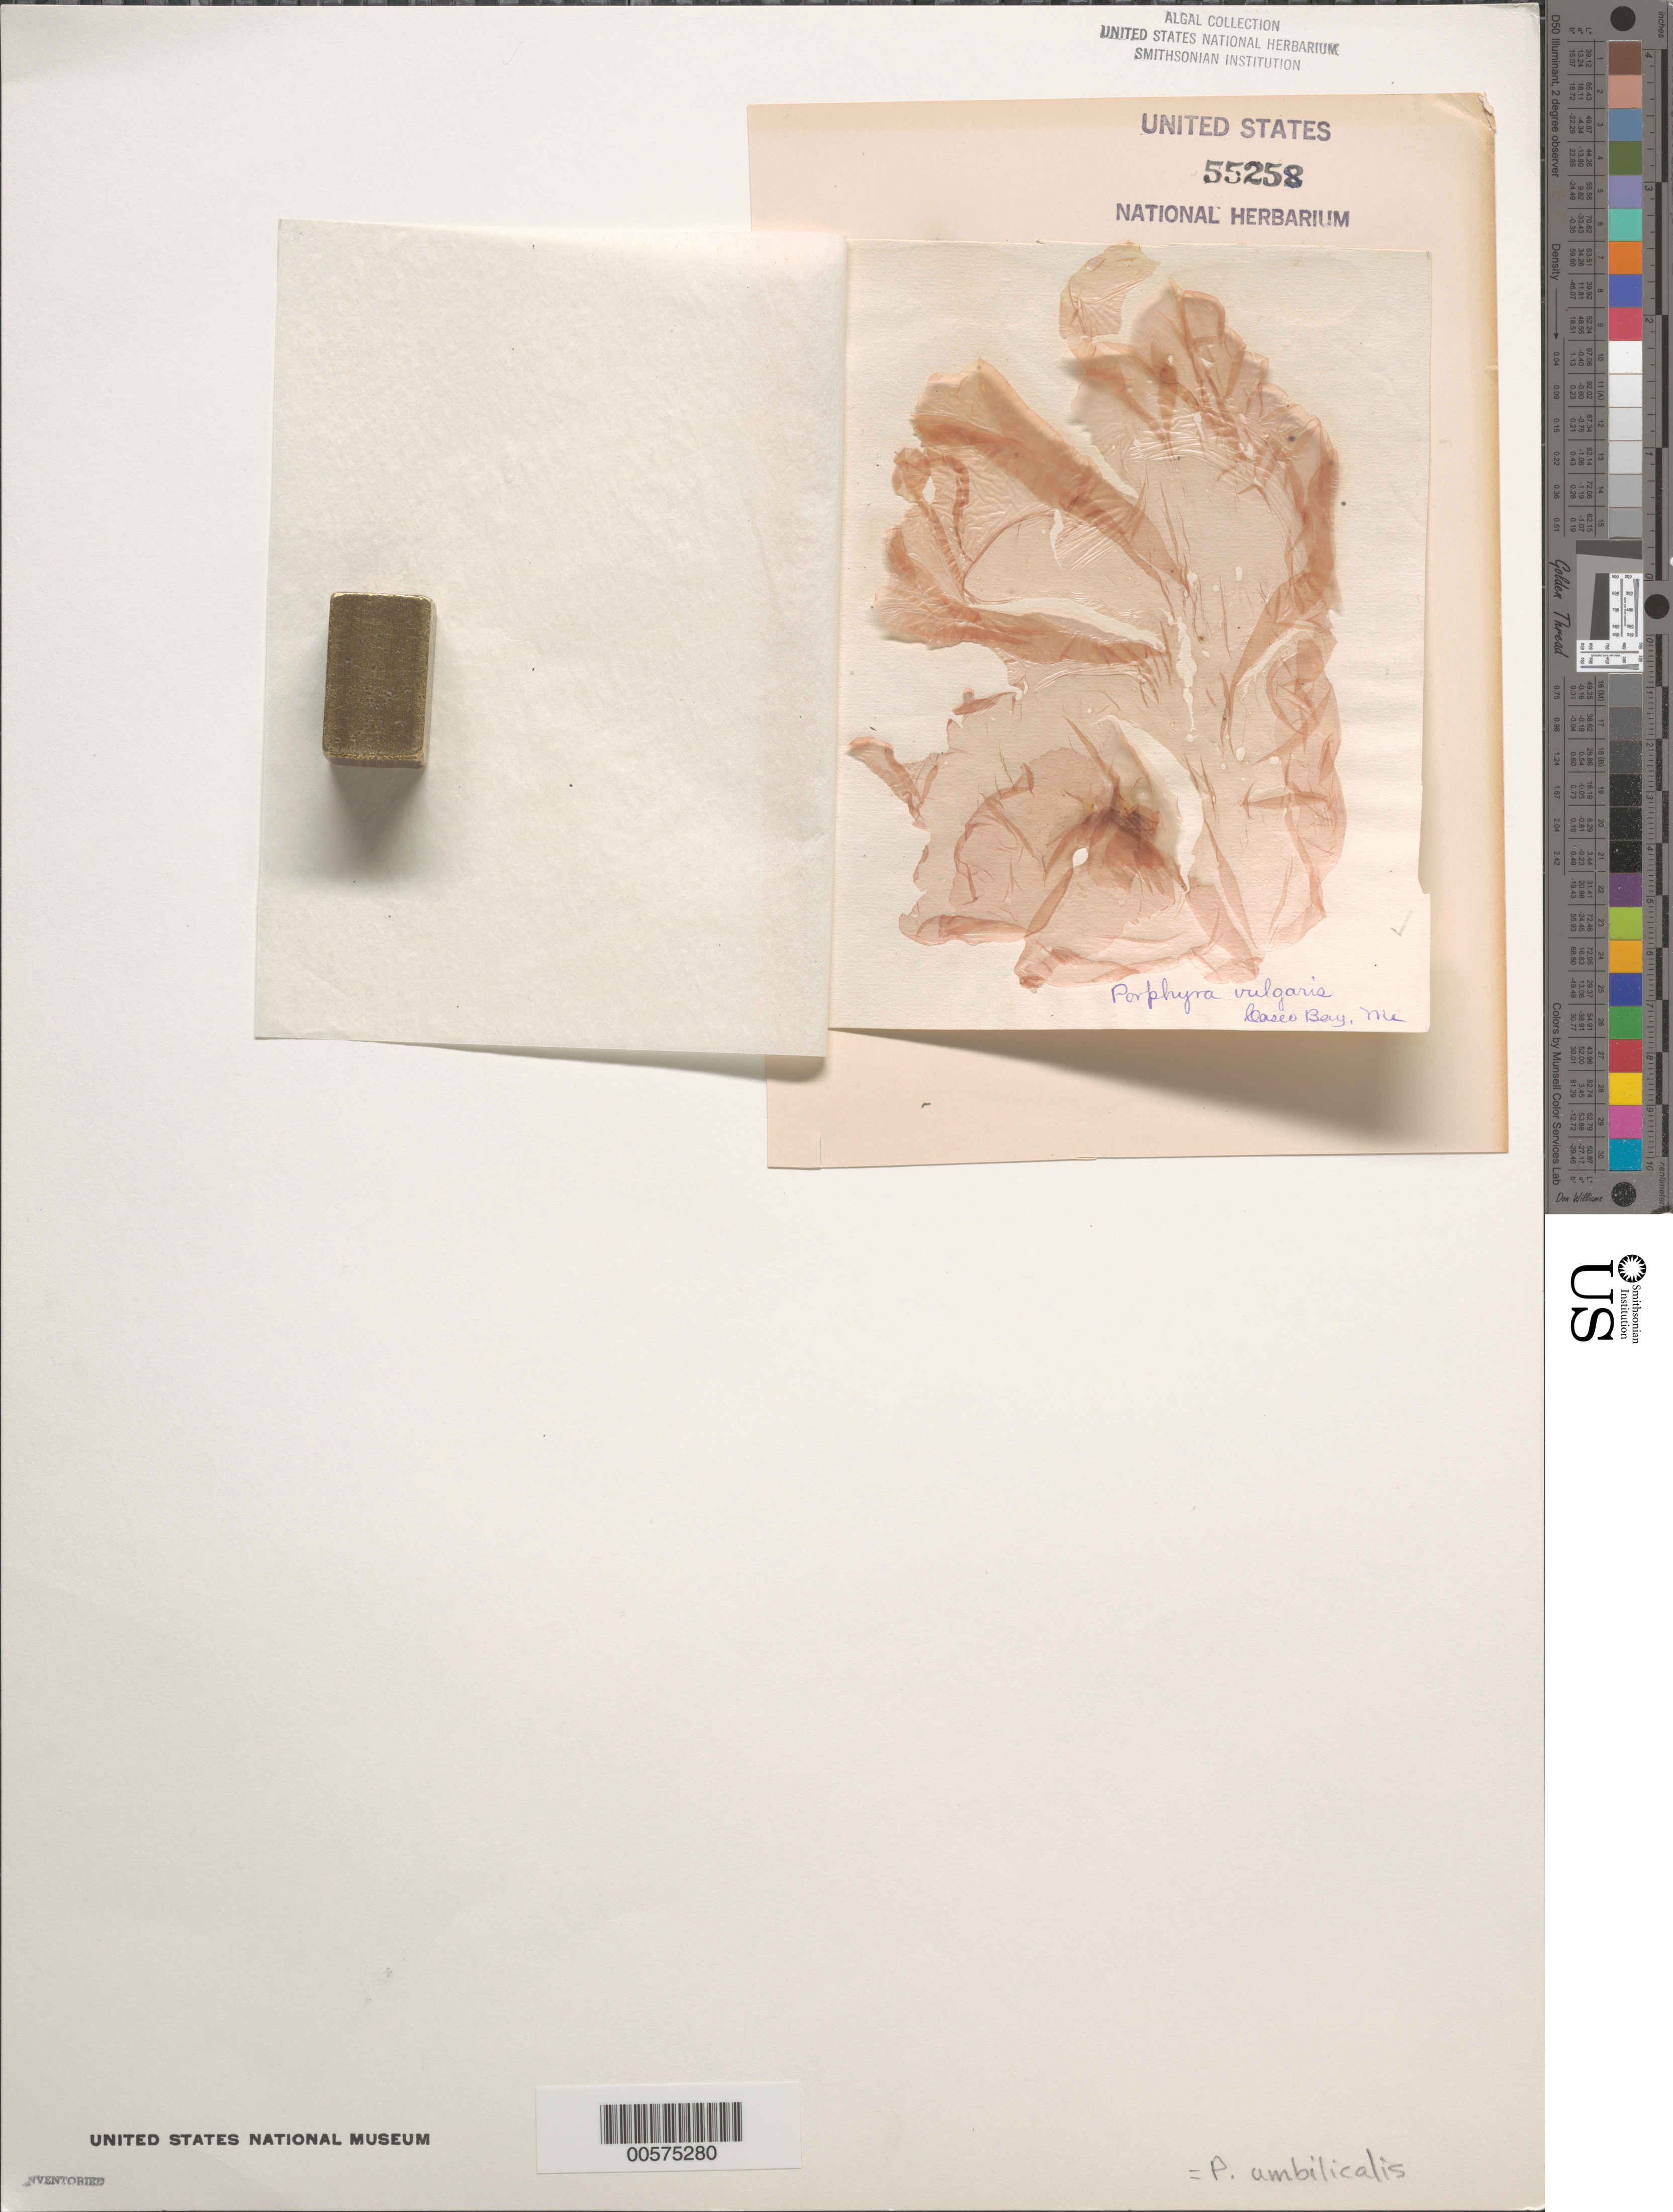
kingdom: Plantae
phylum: Rhodophyta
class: Bangiophyceae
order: Bangiales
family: Bangiaceae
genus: Porphyra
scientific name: Porphyra umbilicalis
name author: Kütz.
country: United States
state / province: Maine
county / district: Cumberland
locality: Casco Bay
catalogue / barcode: US 55258